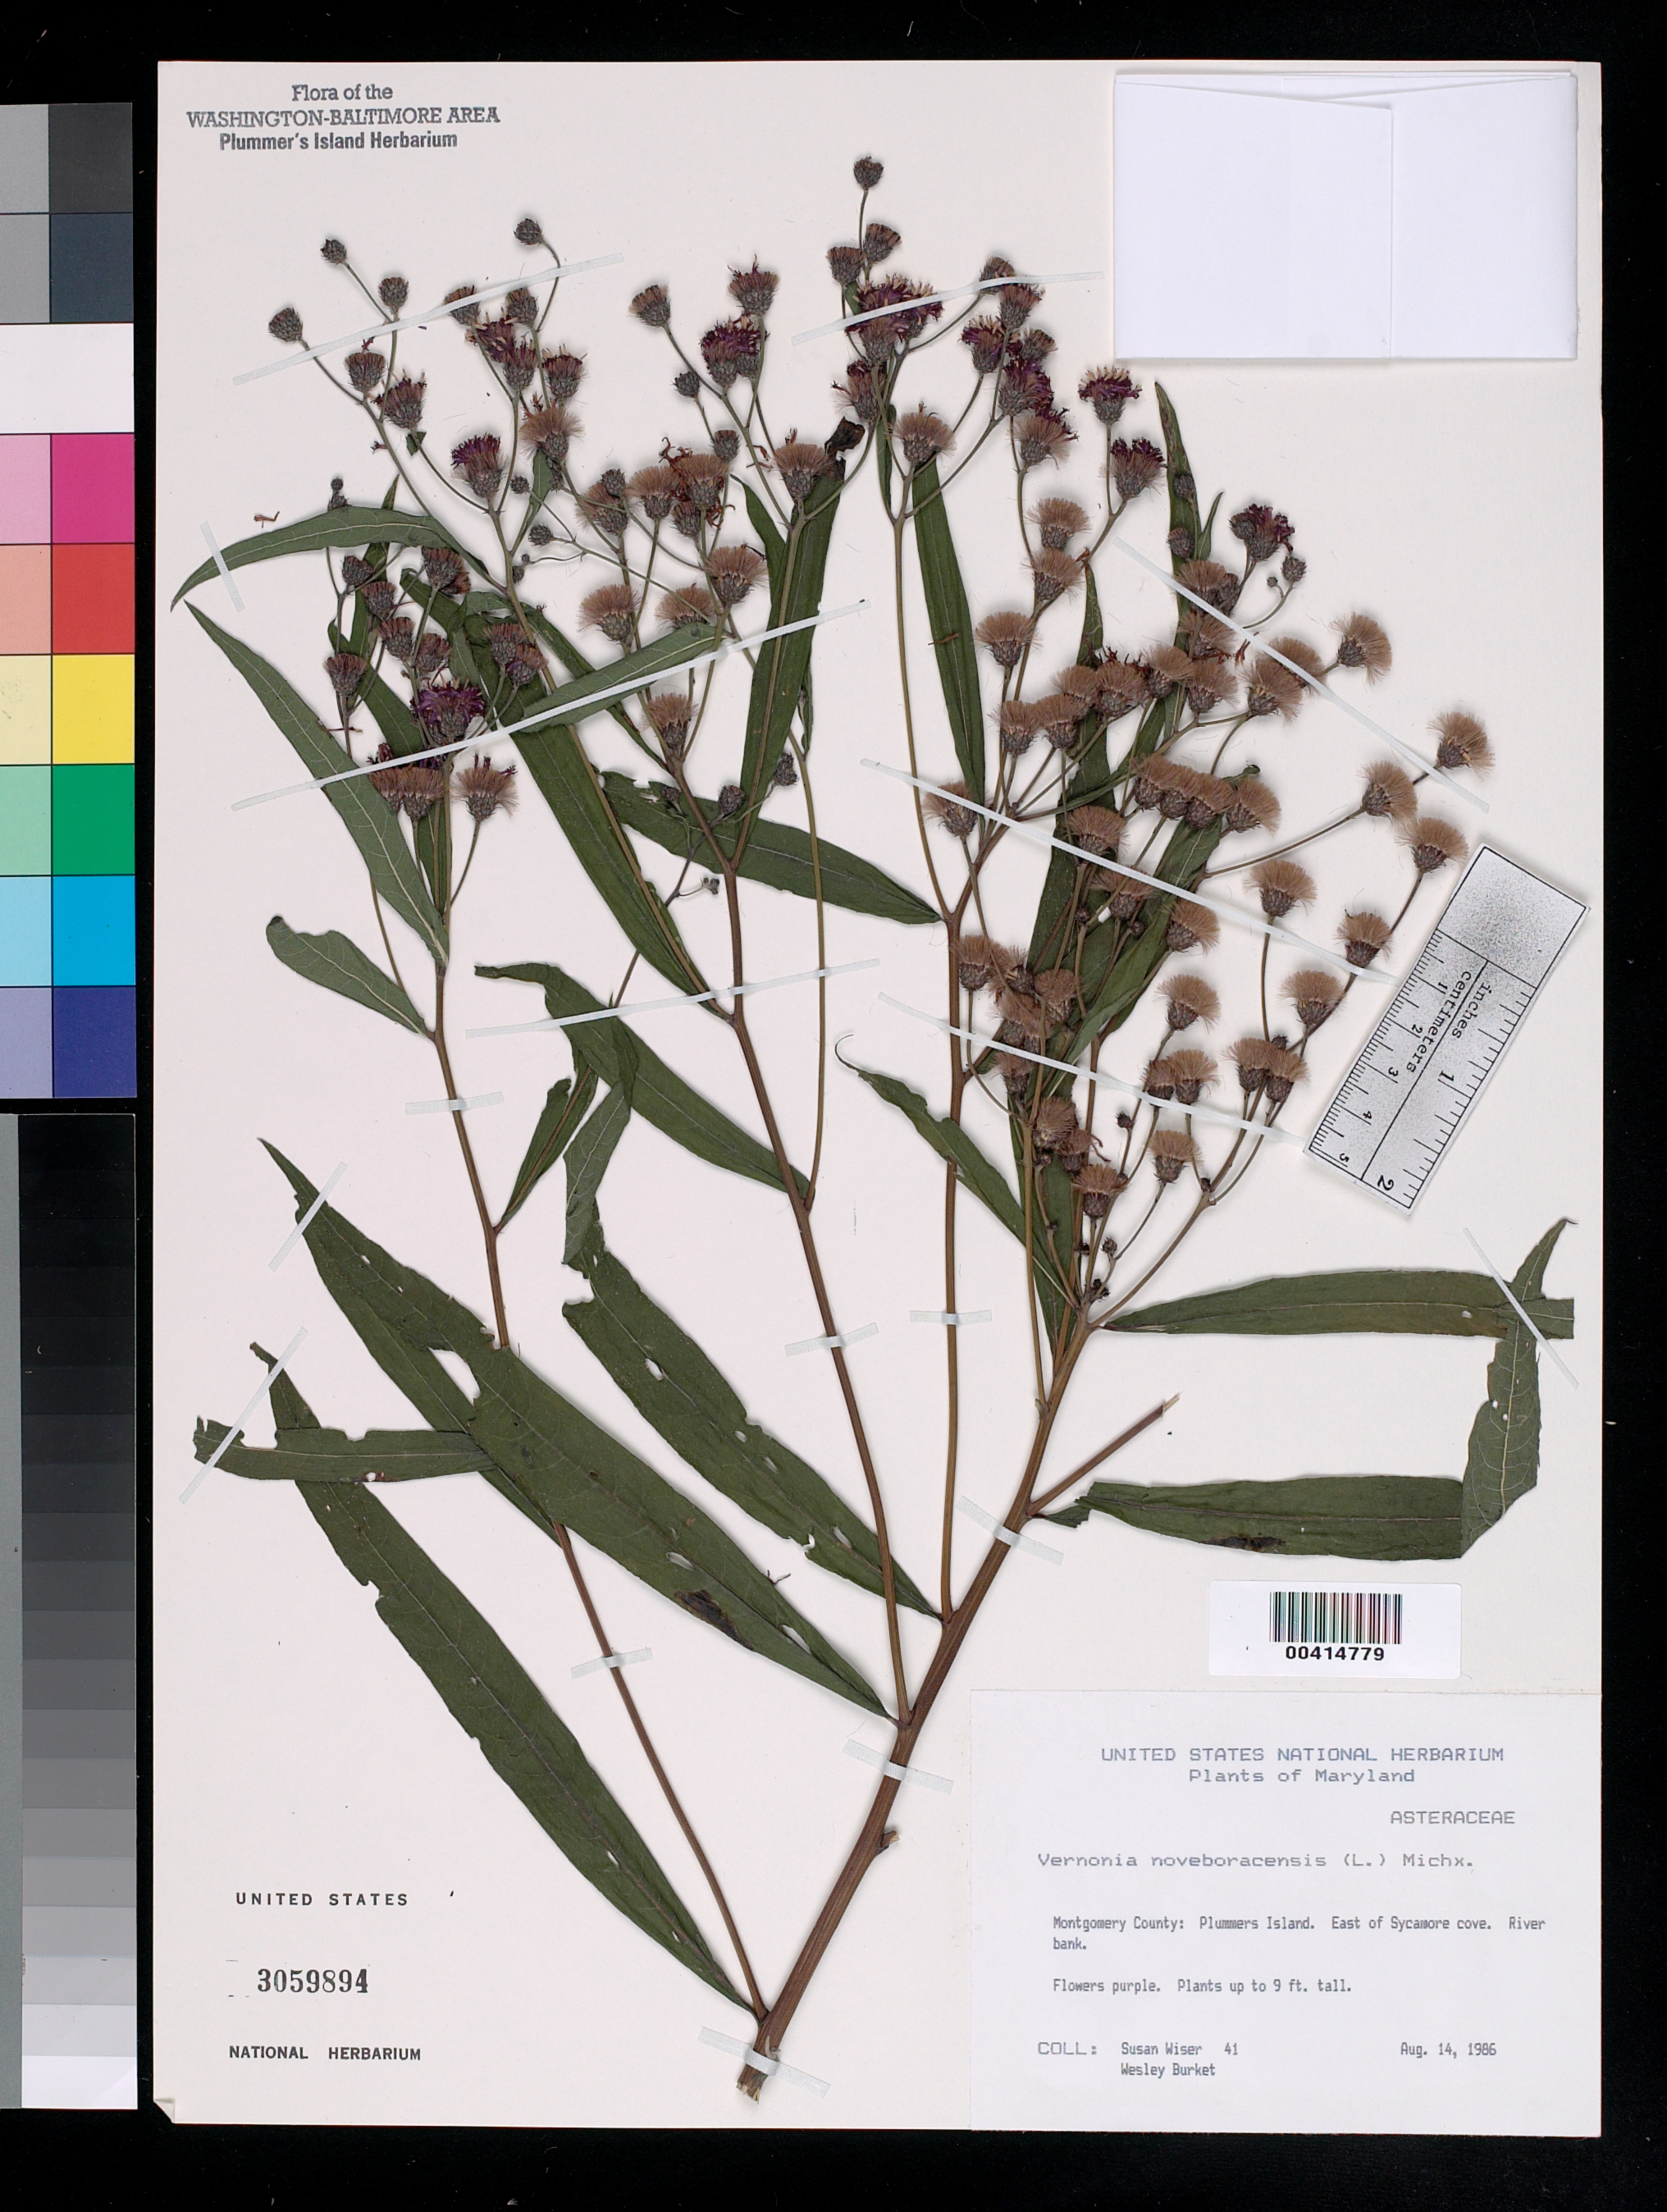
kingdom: Plantae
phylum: Tracheophyta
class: Magnoliopsida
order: Asterales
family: Asteraceae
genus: Vernonia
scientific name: Vernonia noveboracensis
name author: (L.) Michx.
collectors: S. Wiser & W. Burket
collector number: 41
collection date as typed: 14 Aug 1986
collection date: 1986-08-14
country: United States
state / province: Maryland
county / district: Montgomery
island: Plummers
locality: Plummer's Island; east of Sycamore Cove. C. & O. Canal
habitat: River bank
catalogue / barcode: US 3059894